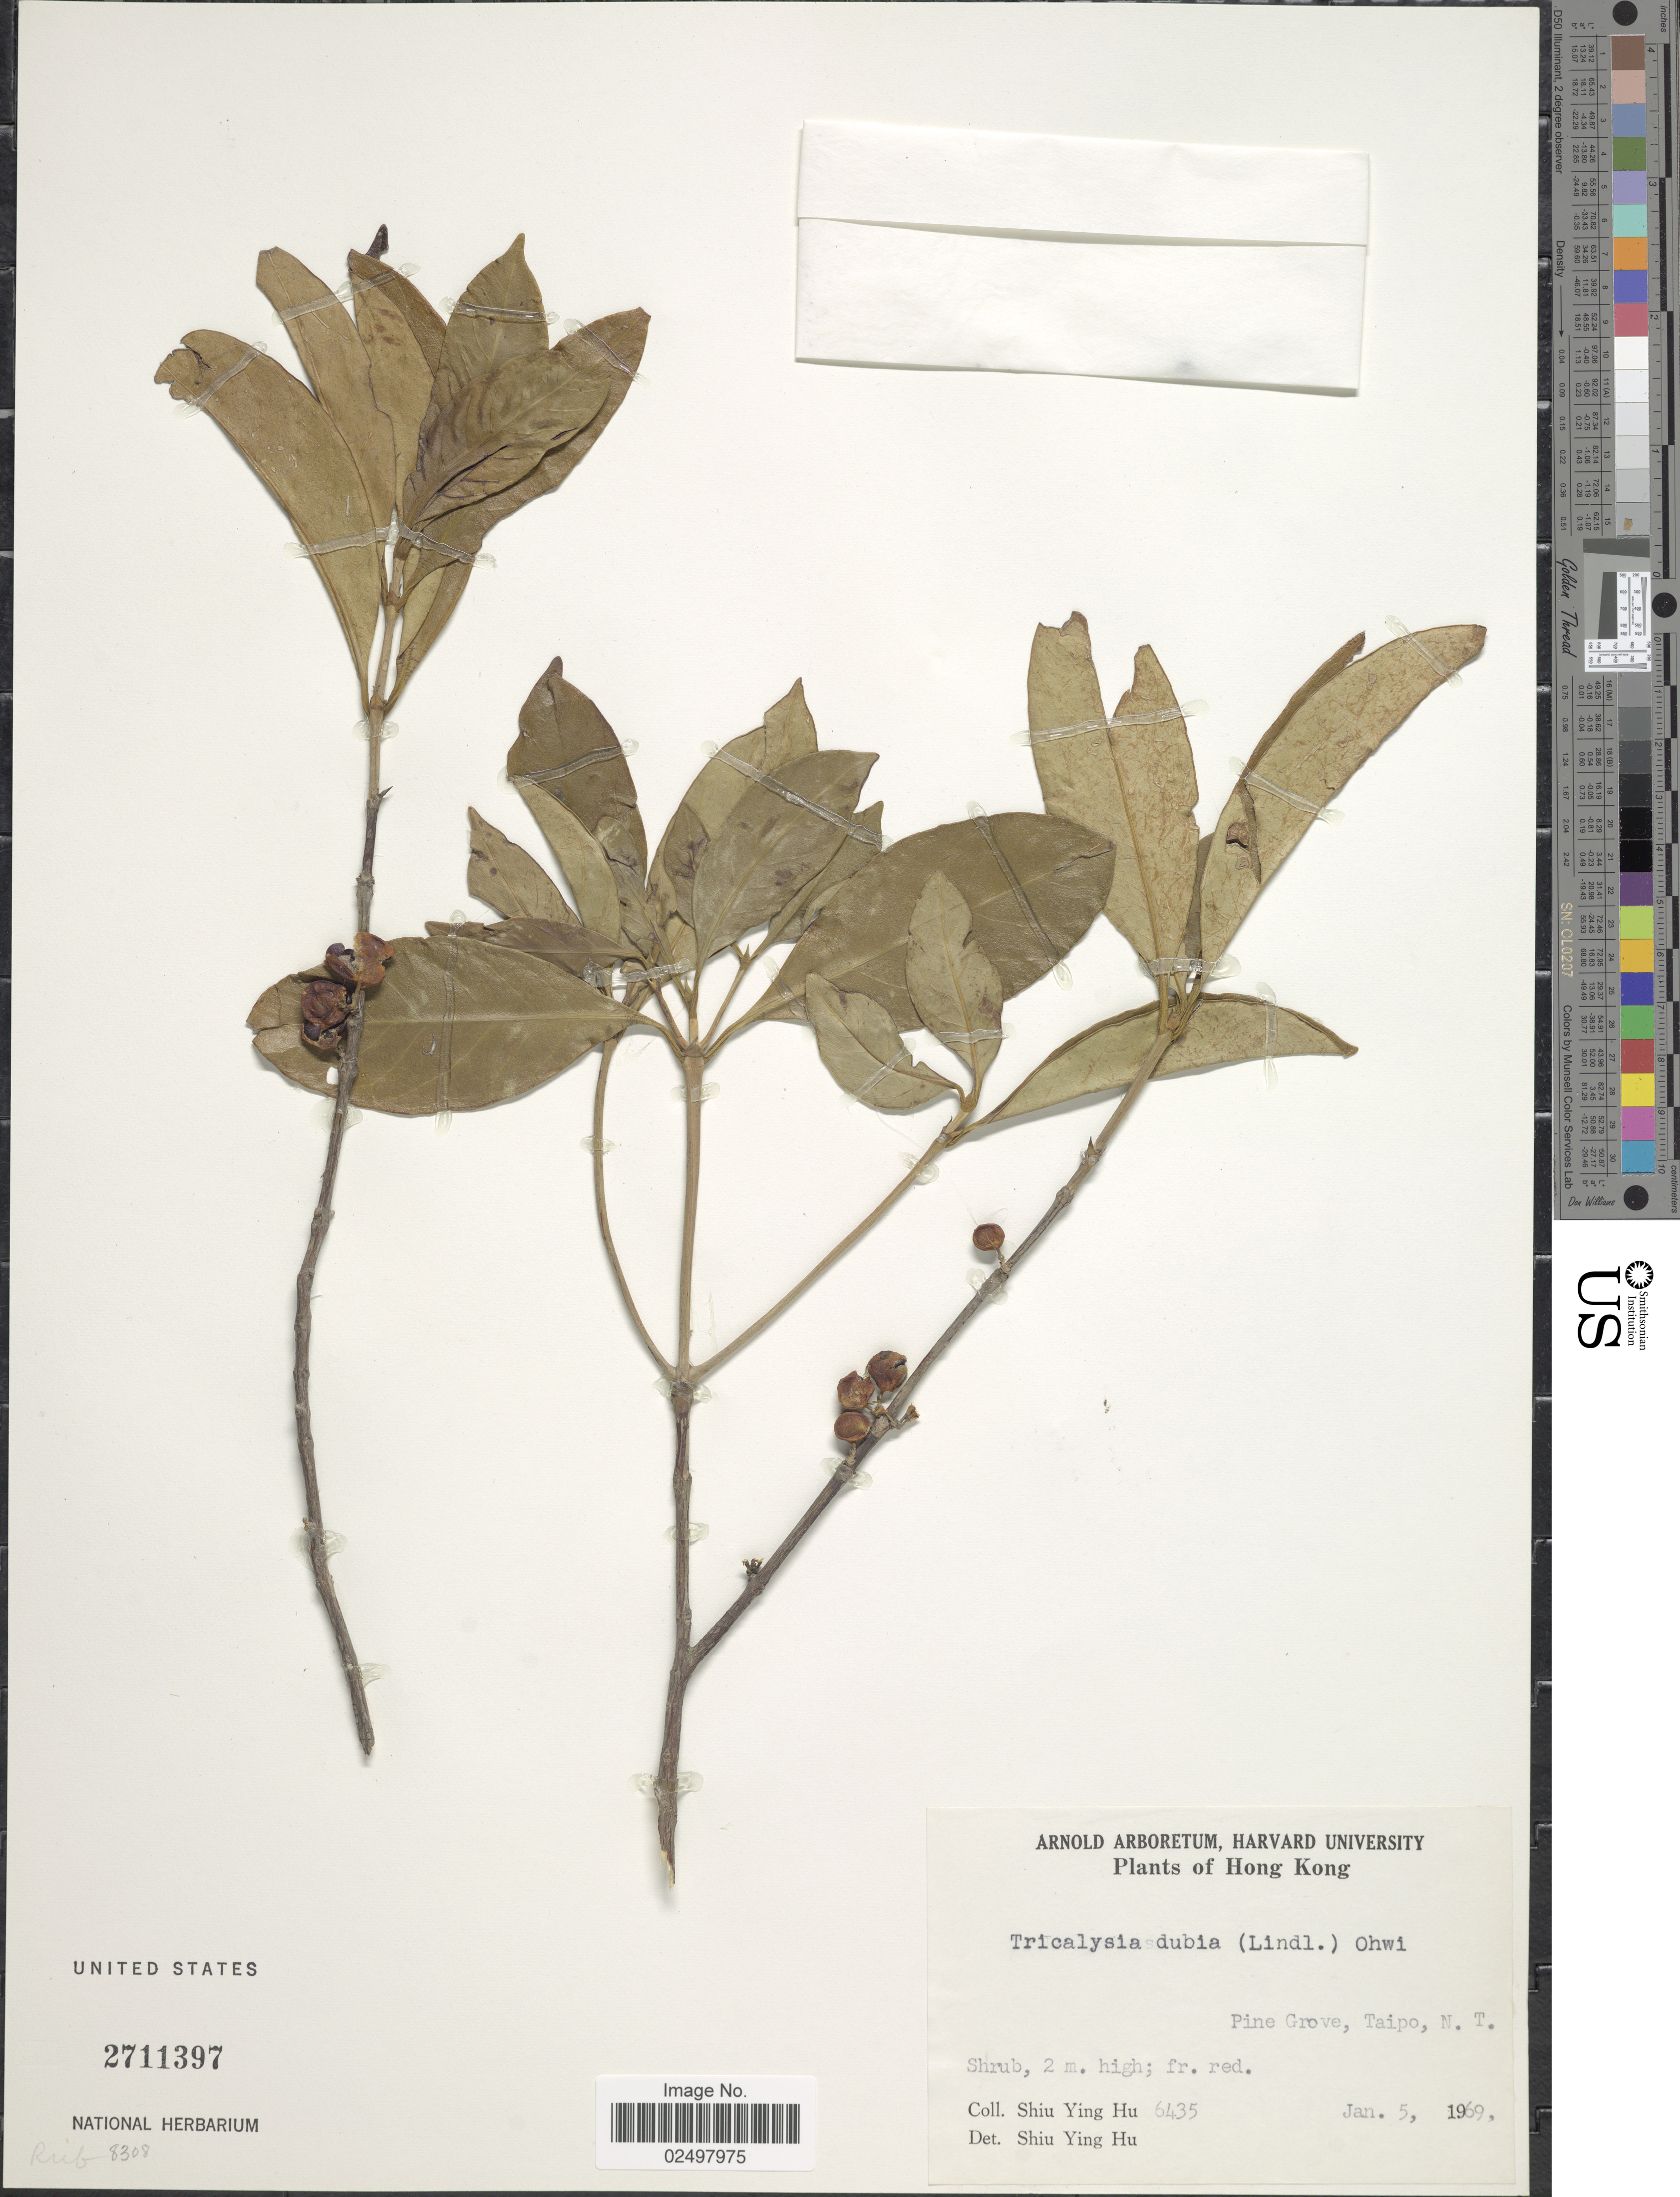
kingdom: Plantae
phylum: Tracheophyta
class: Magnoliopsida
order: Gentianales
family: Rubiaceae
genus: Tricalysia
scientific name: Tricalysia dubia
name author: (Lindl.) Ohwi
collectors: S. Y. Hu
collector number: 6435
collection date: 1969-01-05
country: China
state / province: Hong Kong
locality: Pine Grove, Taipo, N.T.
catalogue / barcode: US 2711397